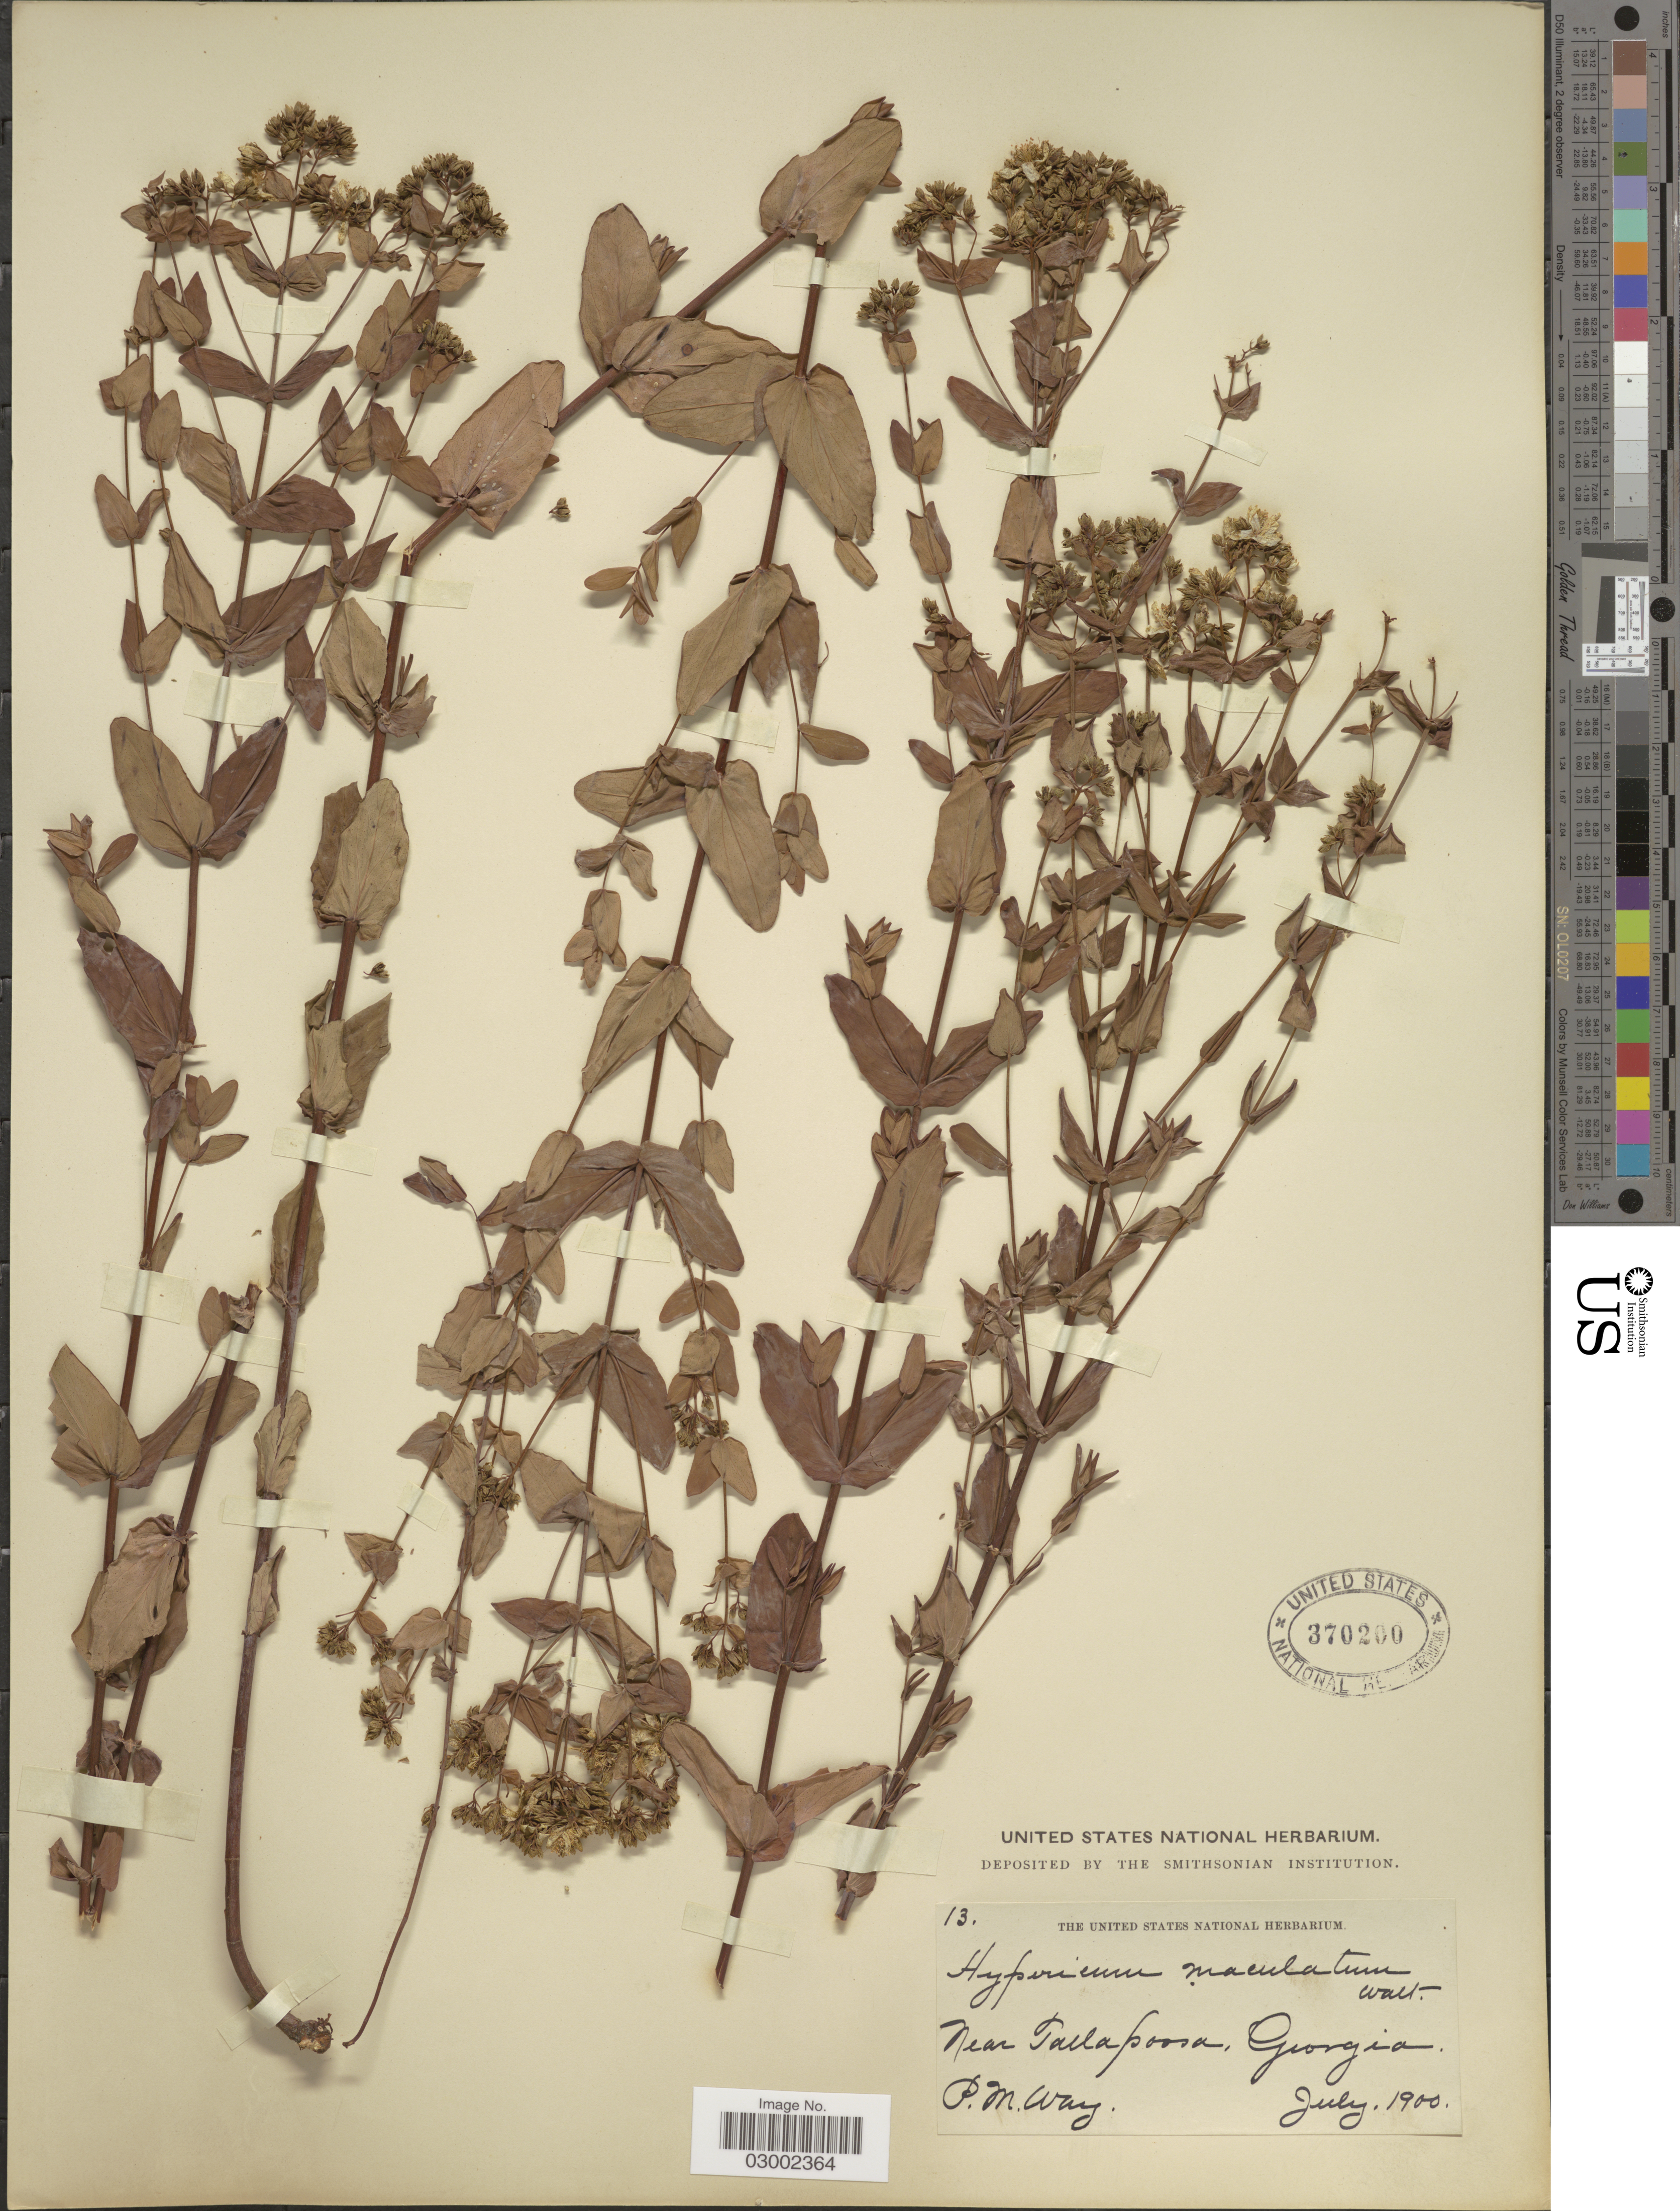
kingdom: Plantae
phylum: Tracheophyta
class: Magnoliopsida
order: Malpighiales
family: Hypericaceae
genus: Hypericum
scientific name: Hypericum punctatum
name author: Lam.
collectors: P. Way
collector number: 13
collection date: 1900-07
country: United States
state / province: Georgia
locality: Near Tallapoosa.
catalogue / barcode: US 370200